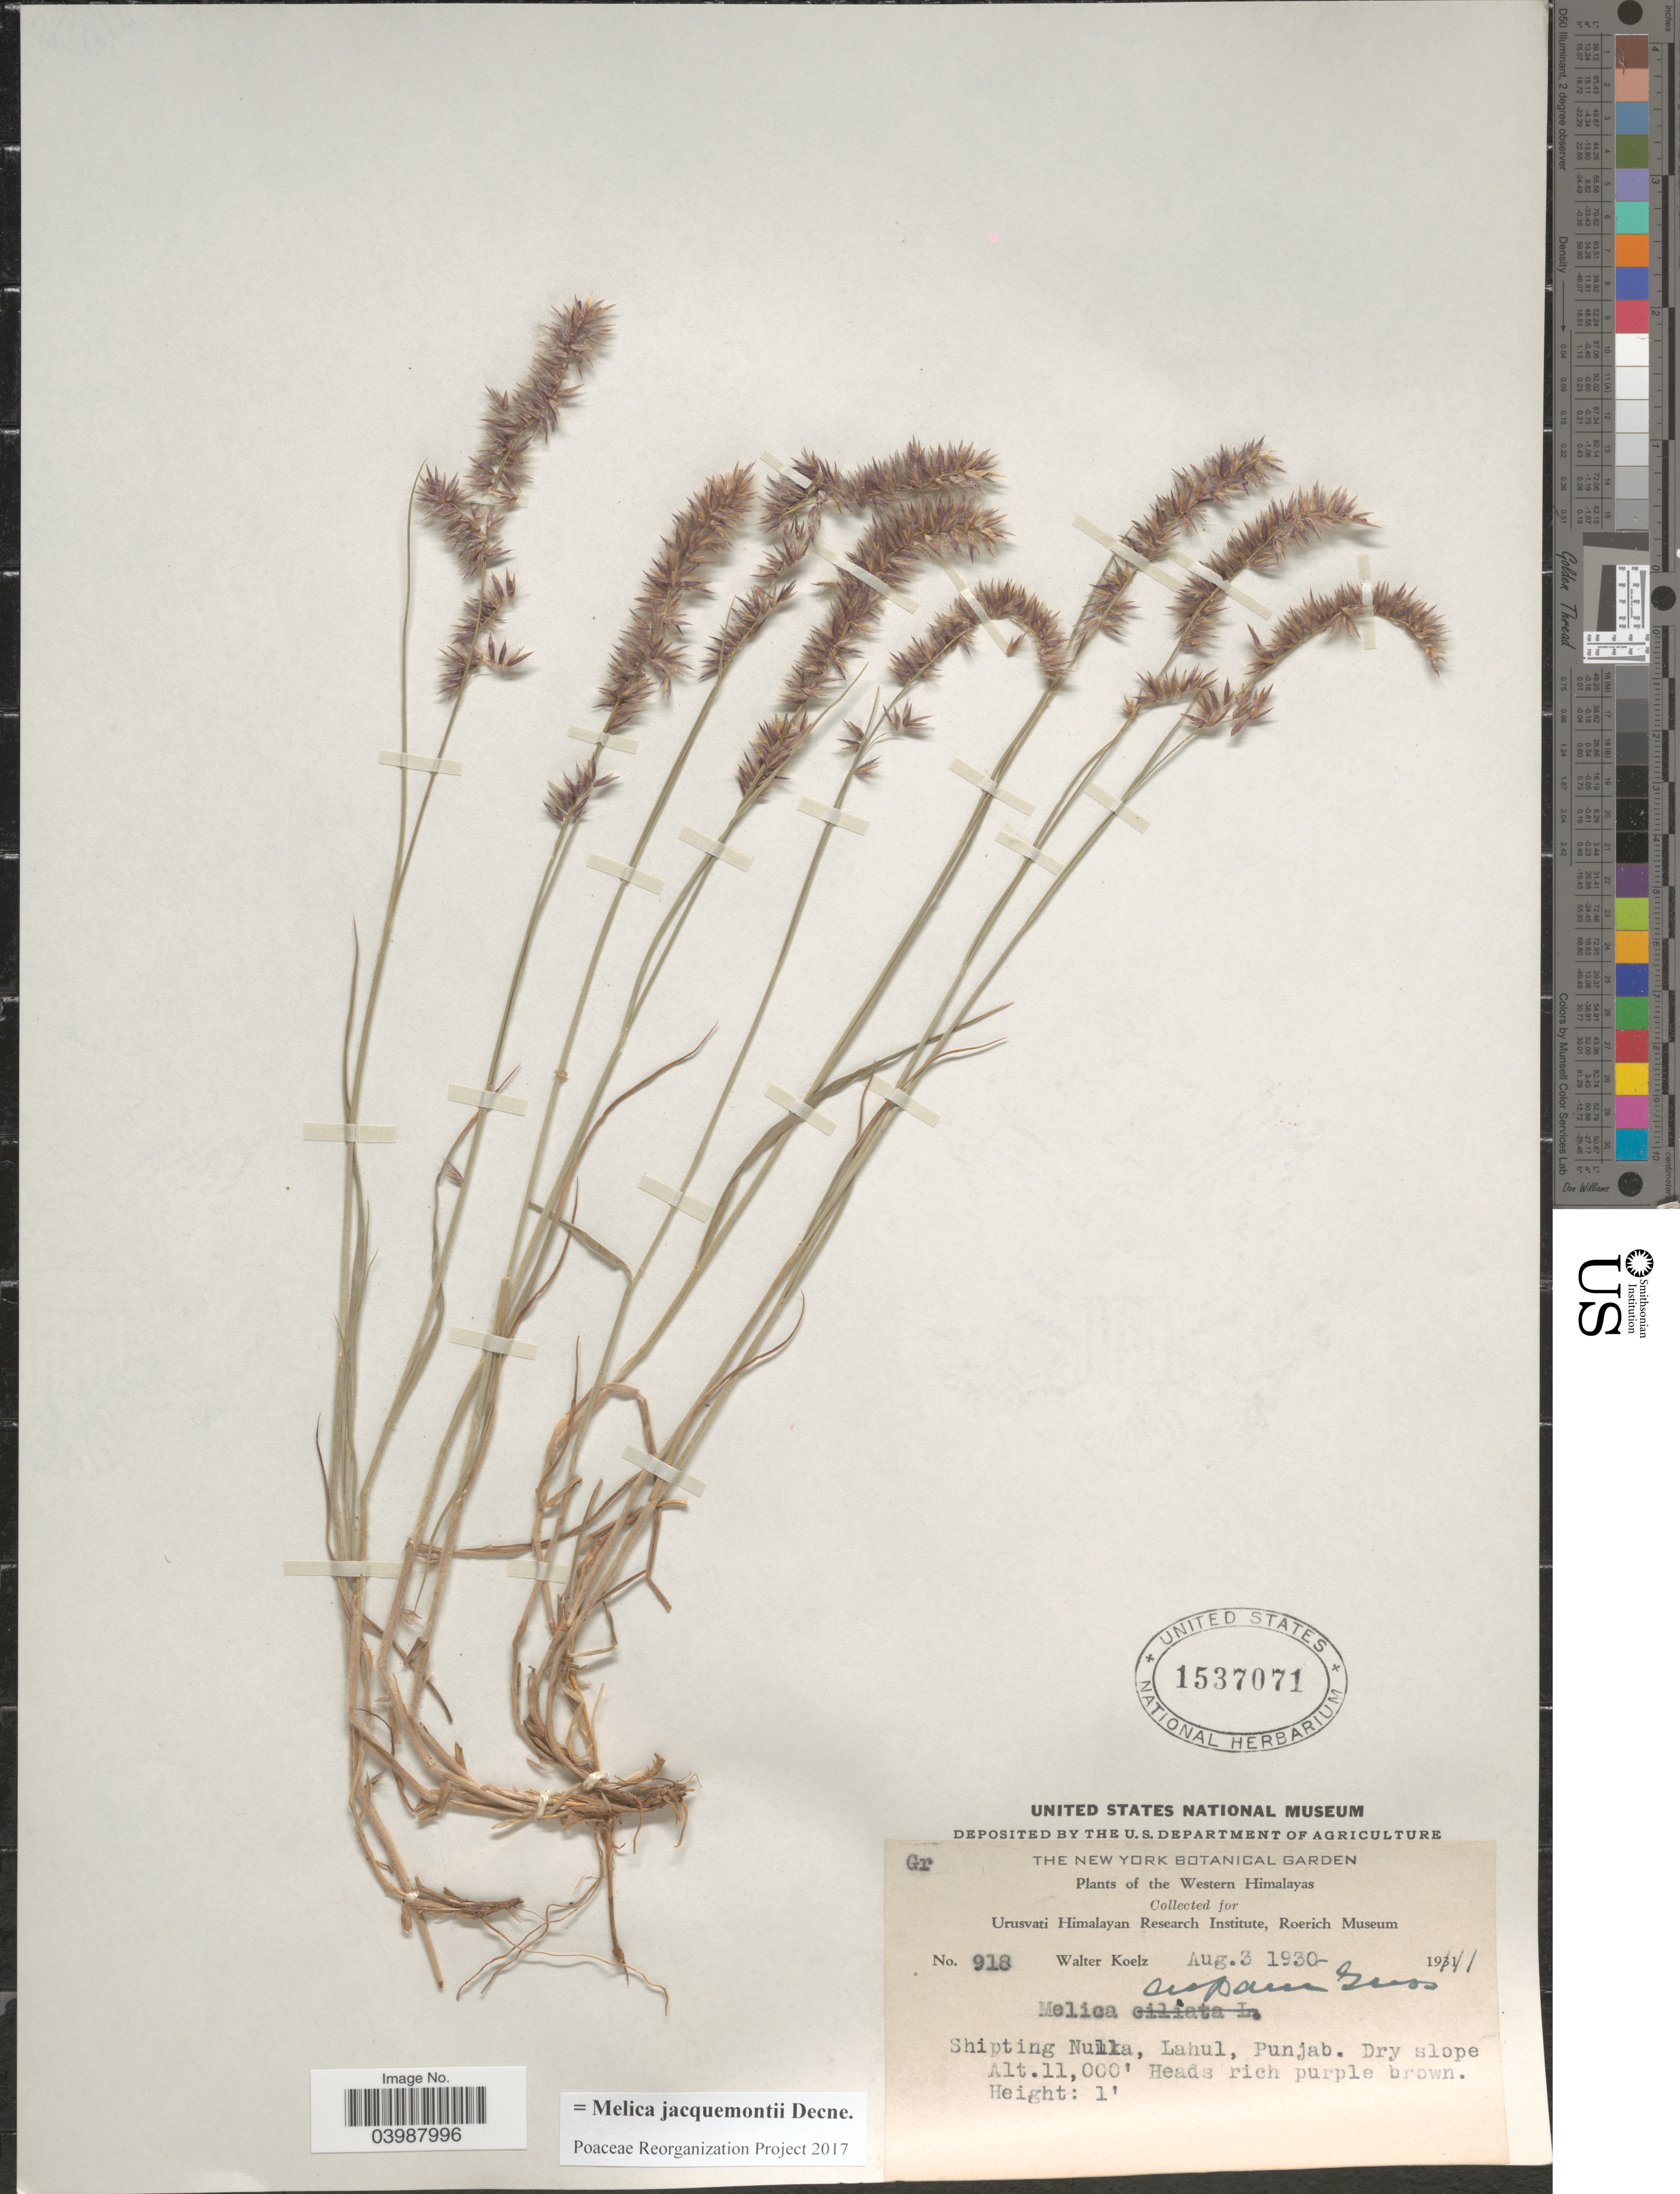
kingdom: Plantae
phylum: Tracheophyta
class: Liliopsida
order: Poales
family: Poaceae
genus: Melica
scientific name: Melica jacquemontii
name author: Decne.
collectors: W. N. Koelz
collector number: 918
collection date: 1930-08-03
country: India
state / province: Himachal Pradesh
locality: The Western Himalayas. Shipting Nulla, Lahul.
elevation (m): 3353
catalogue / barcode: US 1537071